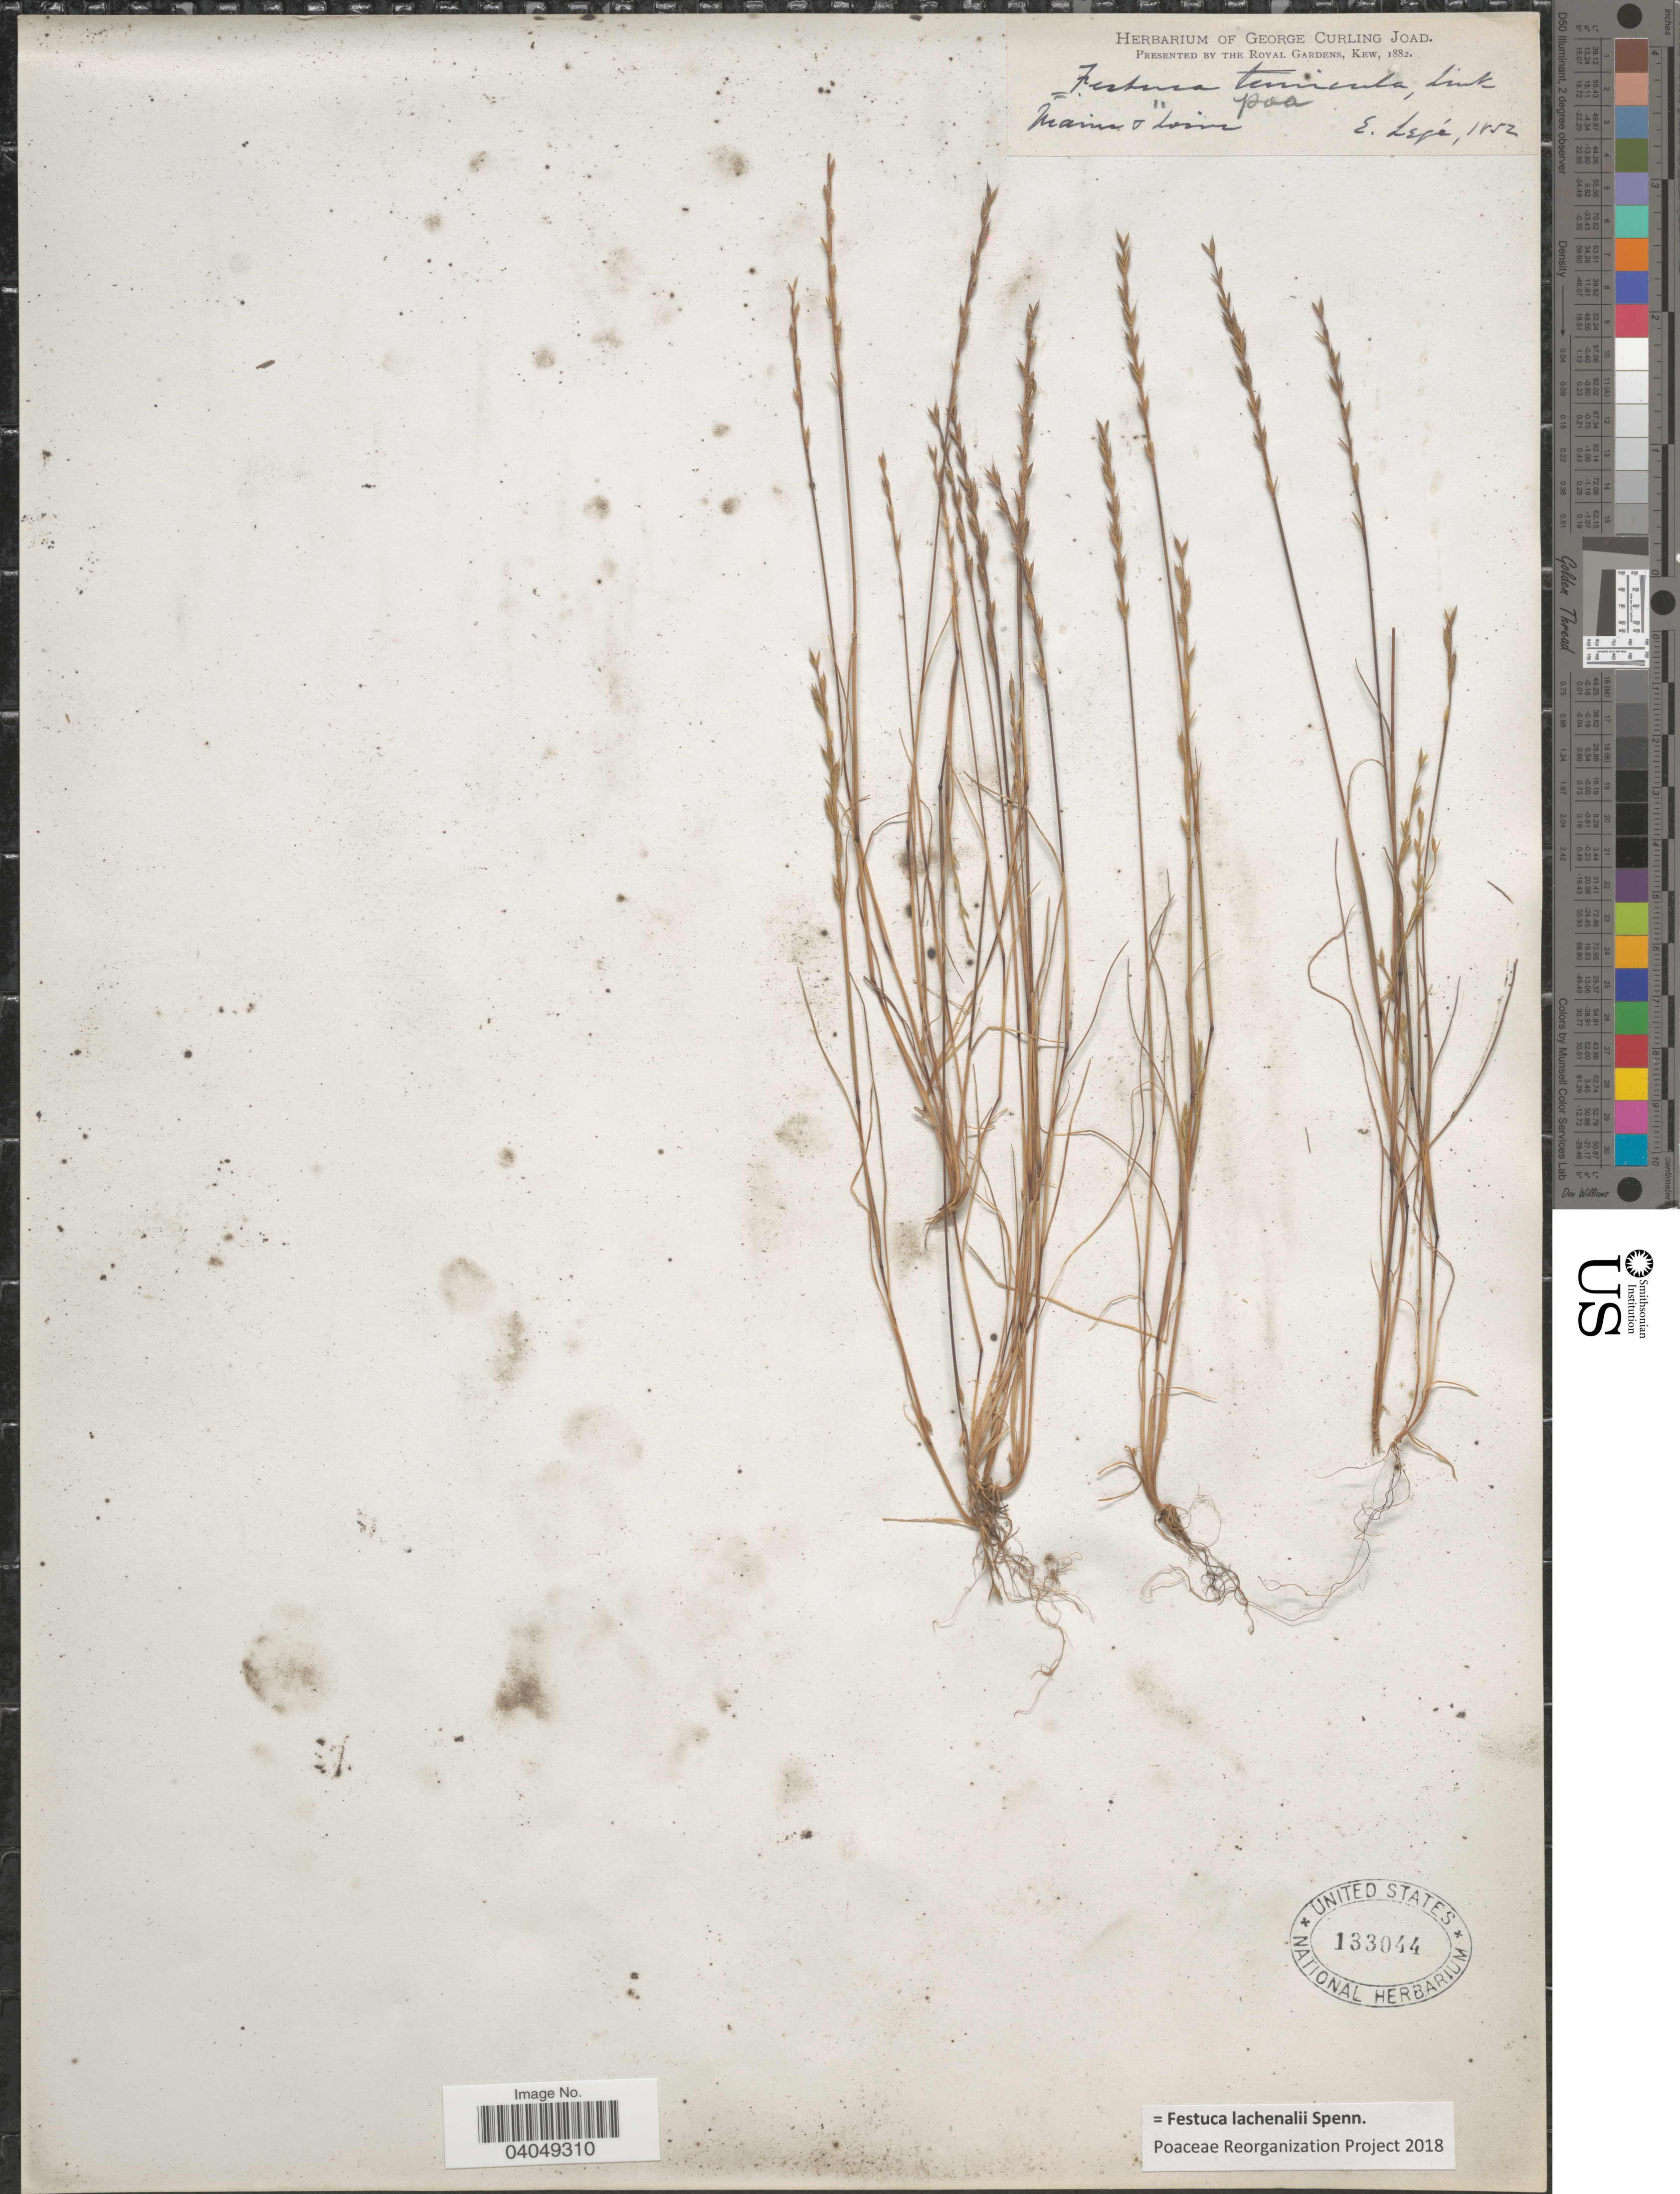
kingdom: Plantae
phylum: Tracheophyta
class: Liliopsida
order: Poales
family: Poaceae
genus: Festuca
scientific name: Festuca lachenalii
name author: Spenn.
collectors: E. Lege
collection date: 1852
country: France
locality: Maine & Loire.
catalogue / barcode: US 133044